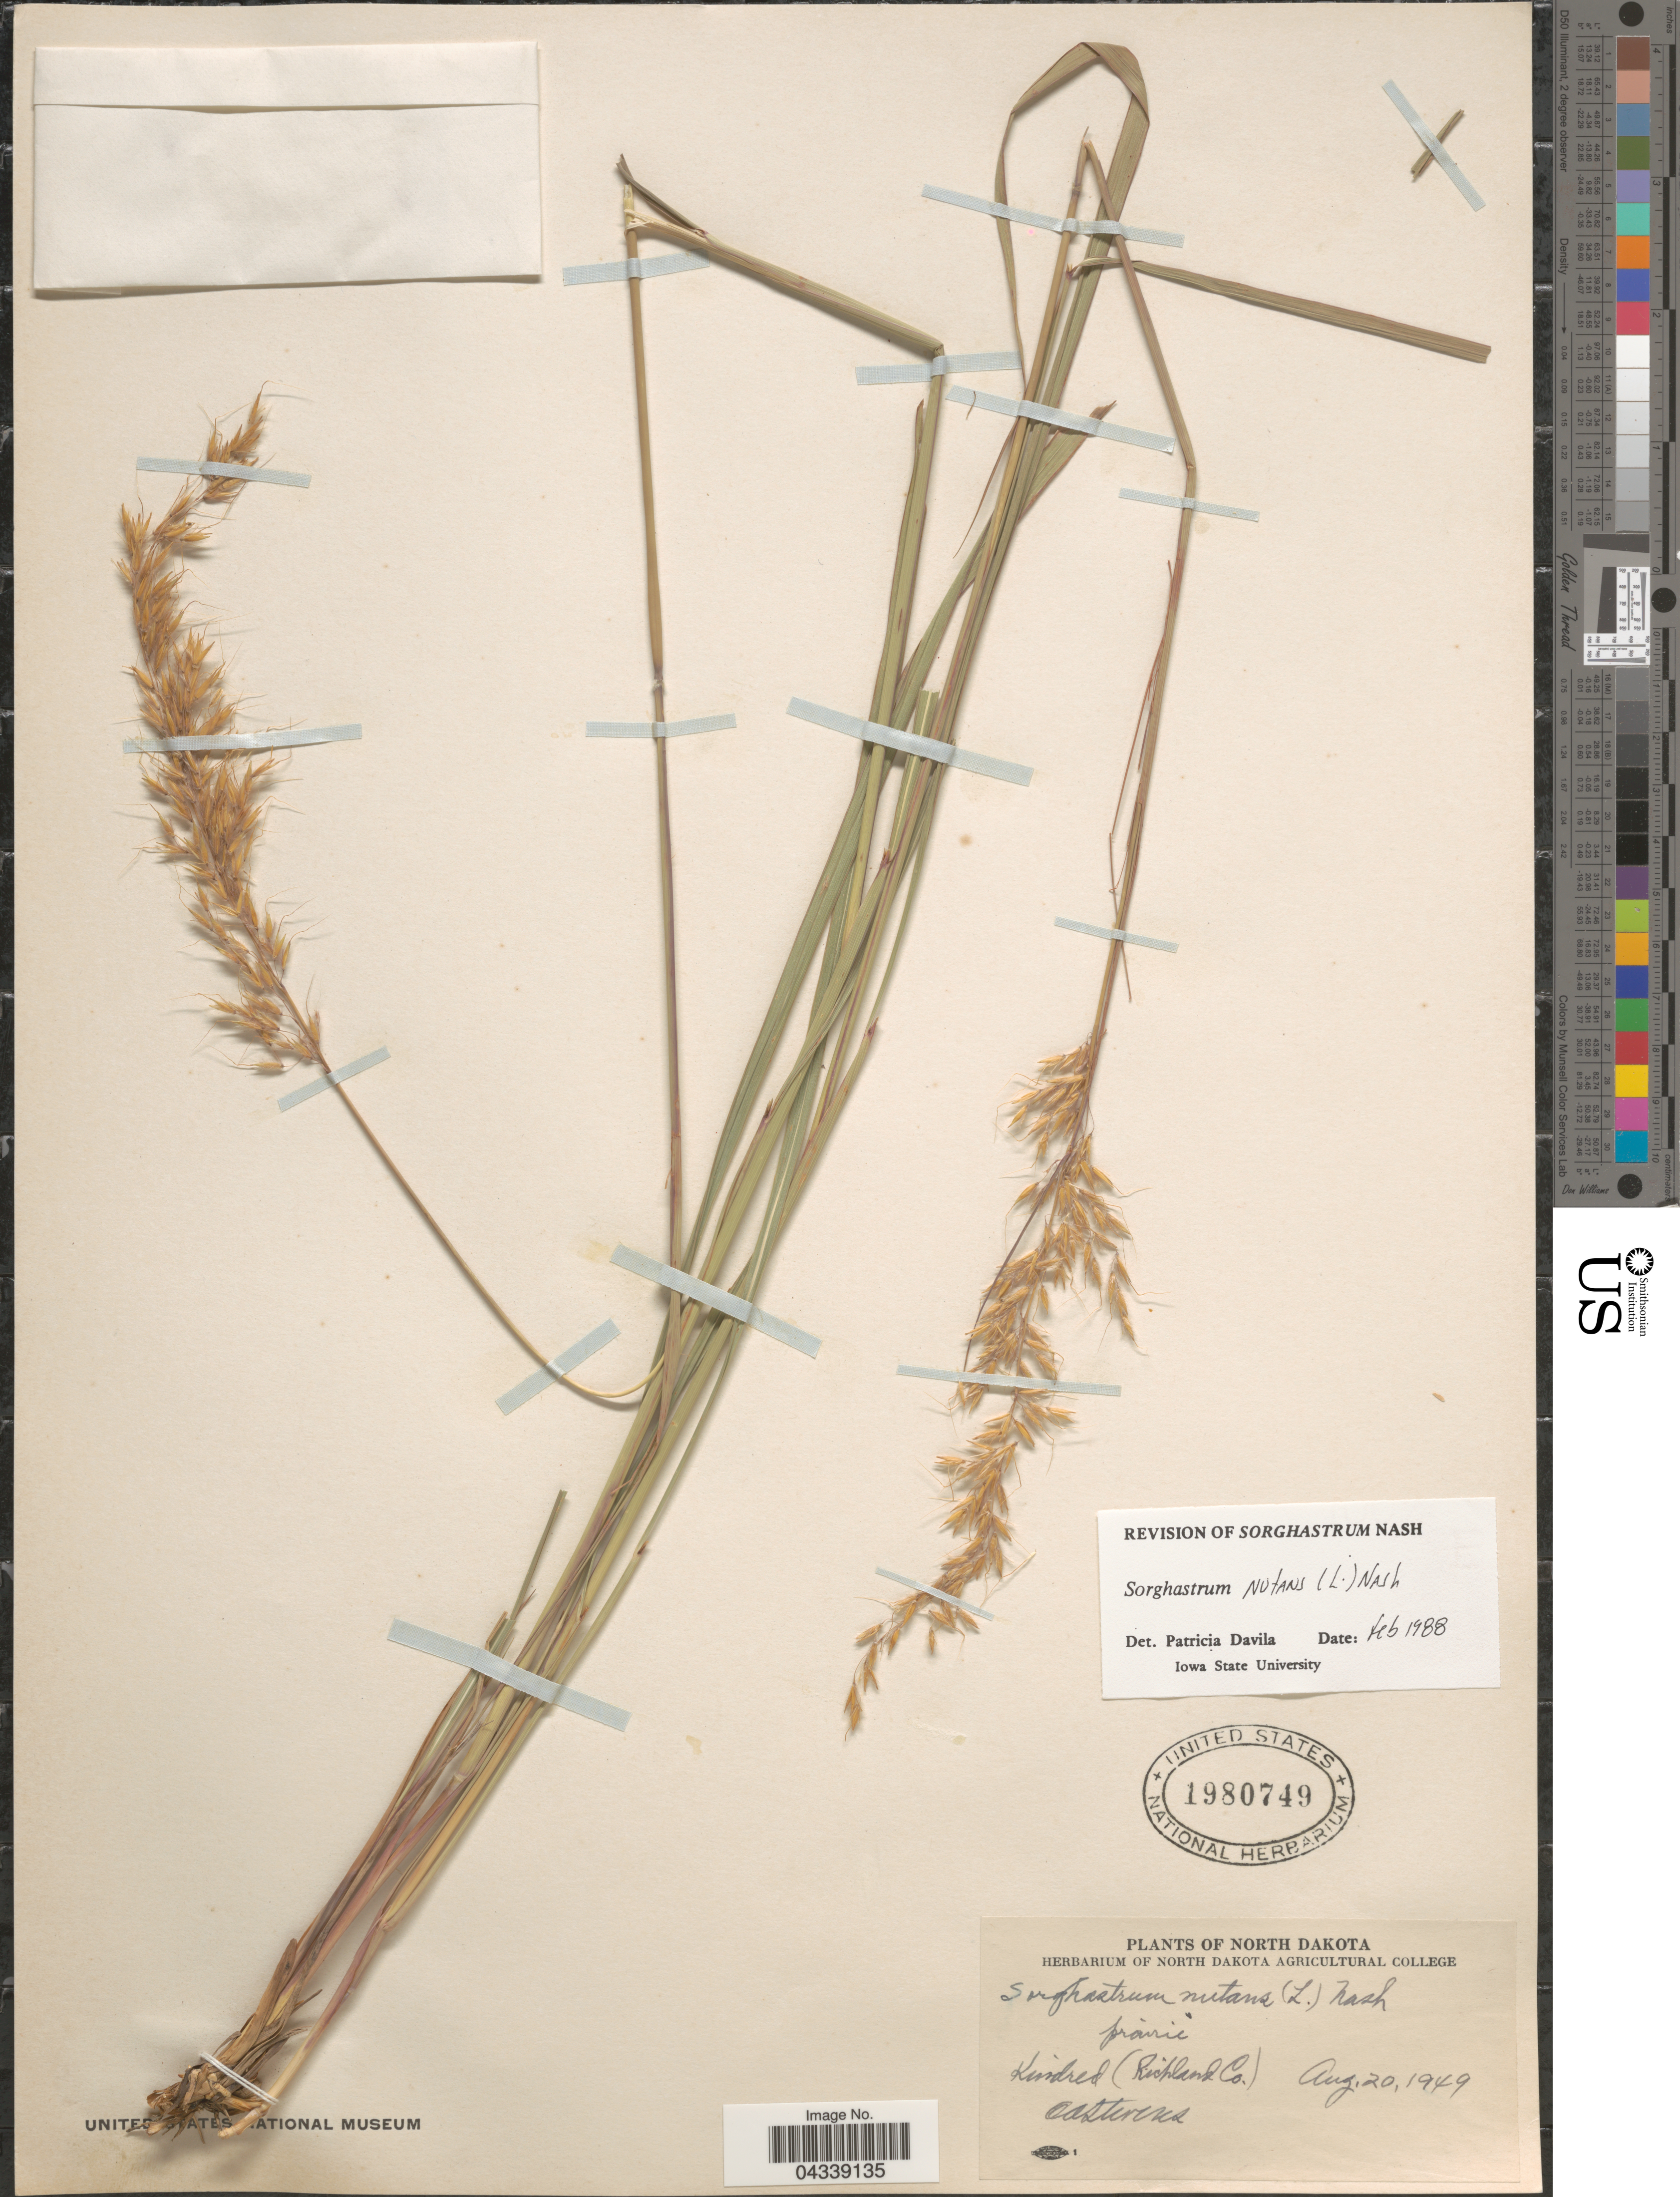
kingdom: Plantae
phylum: Tracheophyta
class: Liliopsida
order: Poales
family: Poaceae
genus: Sorghastrum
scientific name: Sorghastrum nutans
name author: (L.) Nash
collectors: O. A. Stevens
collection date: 1949-08-20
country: United States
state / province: North Dakota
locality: Kindred (Richland Co.).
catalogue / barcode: US 1980749